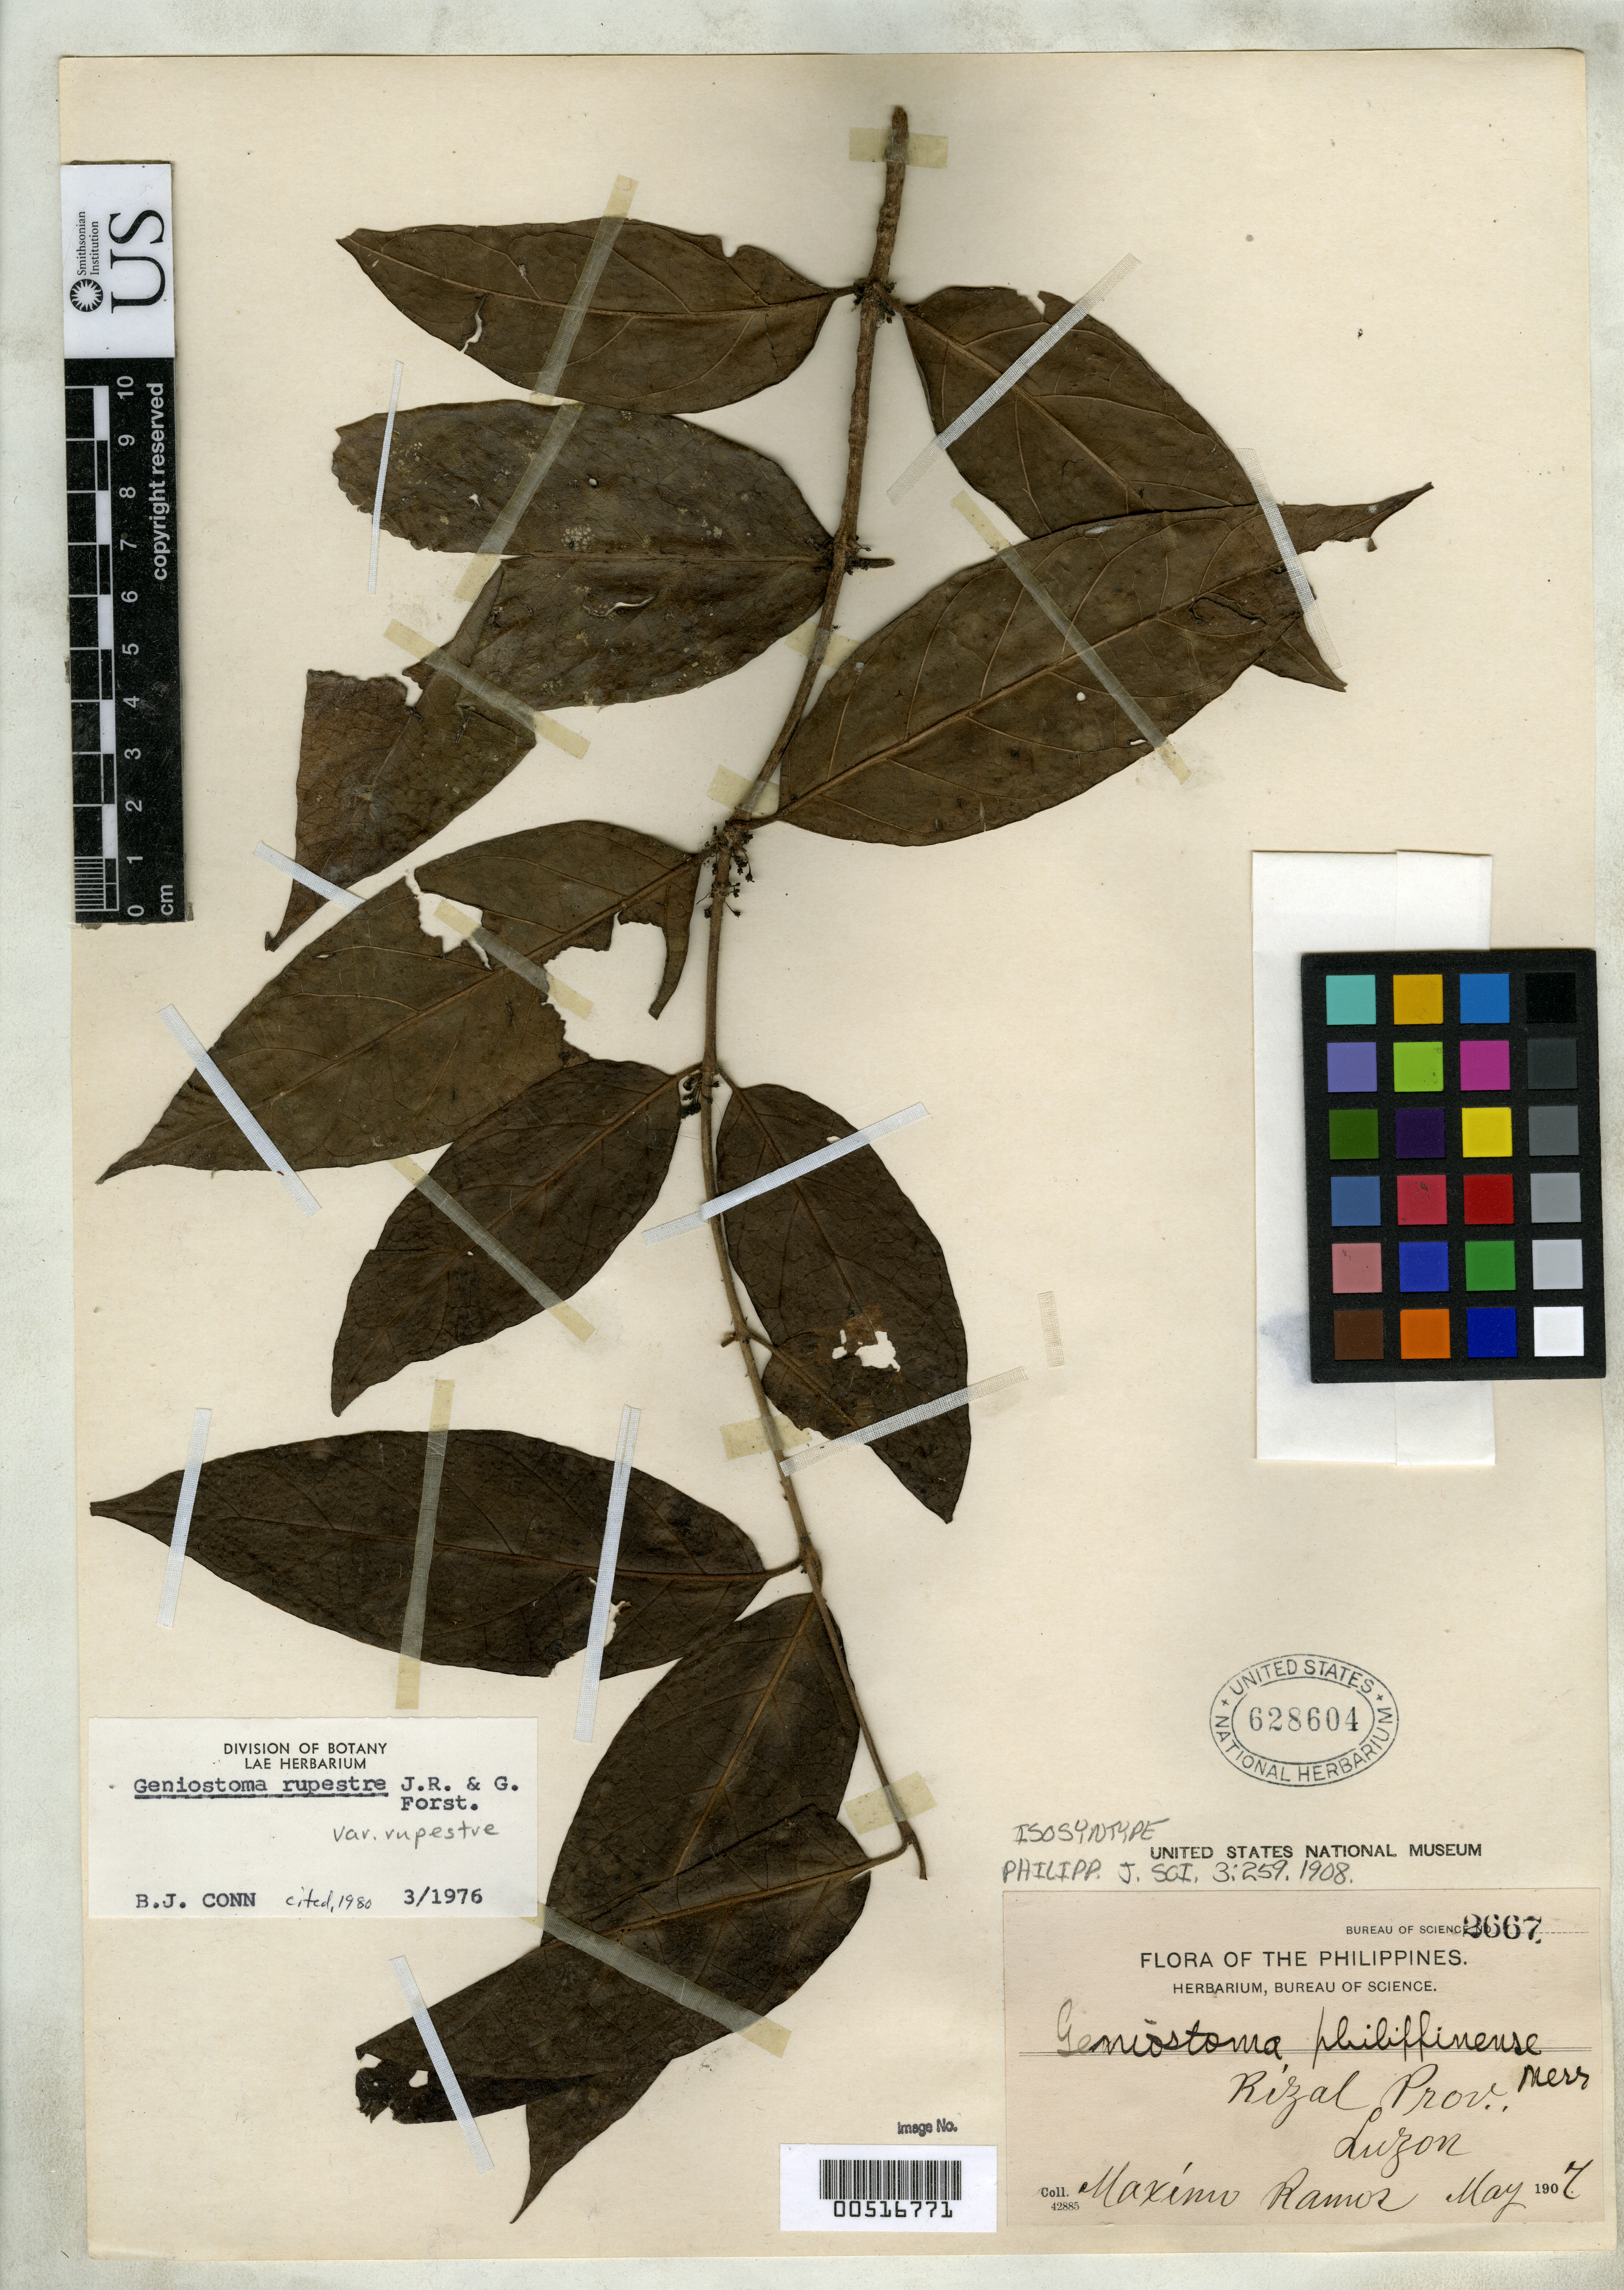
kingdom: Plantae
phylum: Tracheophyta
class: Magnoliopsida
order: Gentianales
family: Loganiaceae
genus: Geniostoma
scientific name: Geniostoma philippinense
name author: Merr.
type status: Isosyntype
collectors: M. Ramos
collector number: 2667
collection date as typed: May 1907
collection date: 1907-05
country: Philippines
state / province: Calabarzon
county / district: Rizal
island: Luzon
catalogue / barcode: US 628604